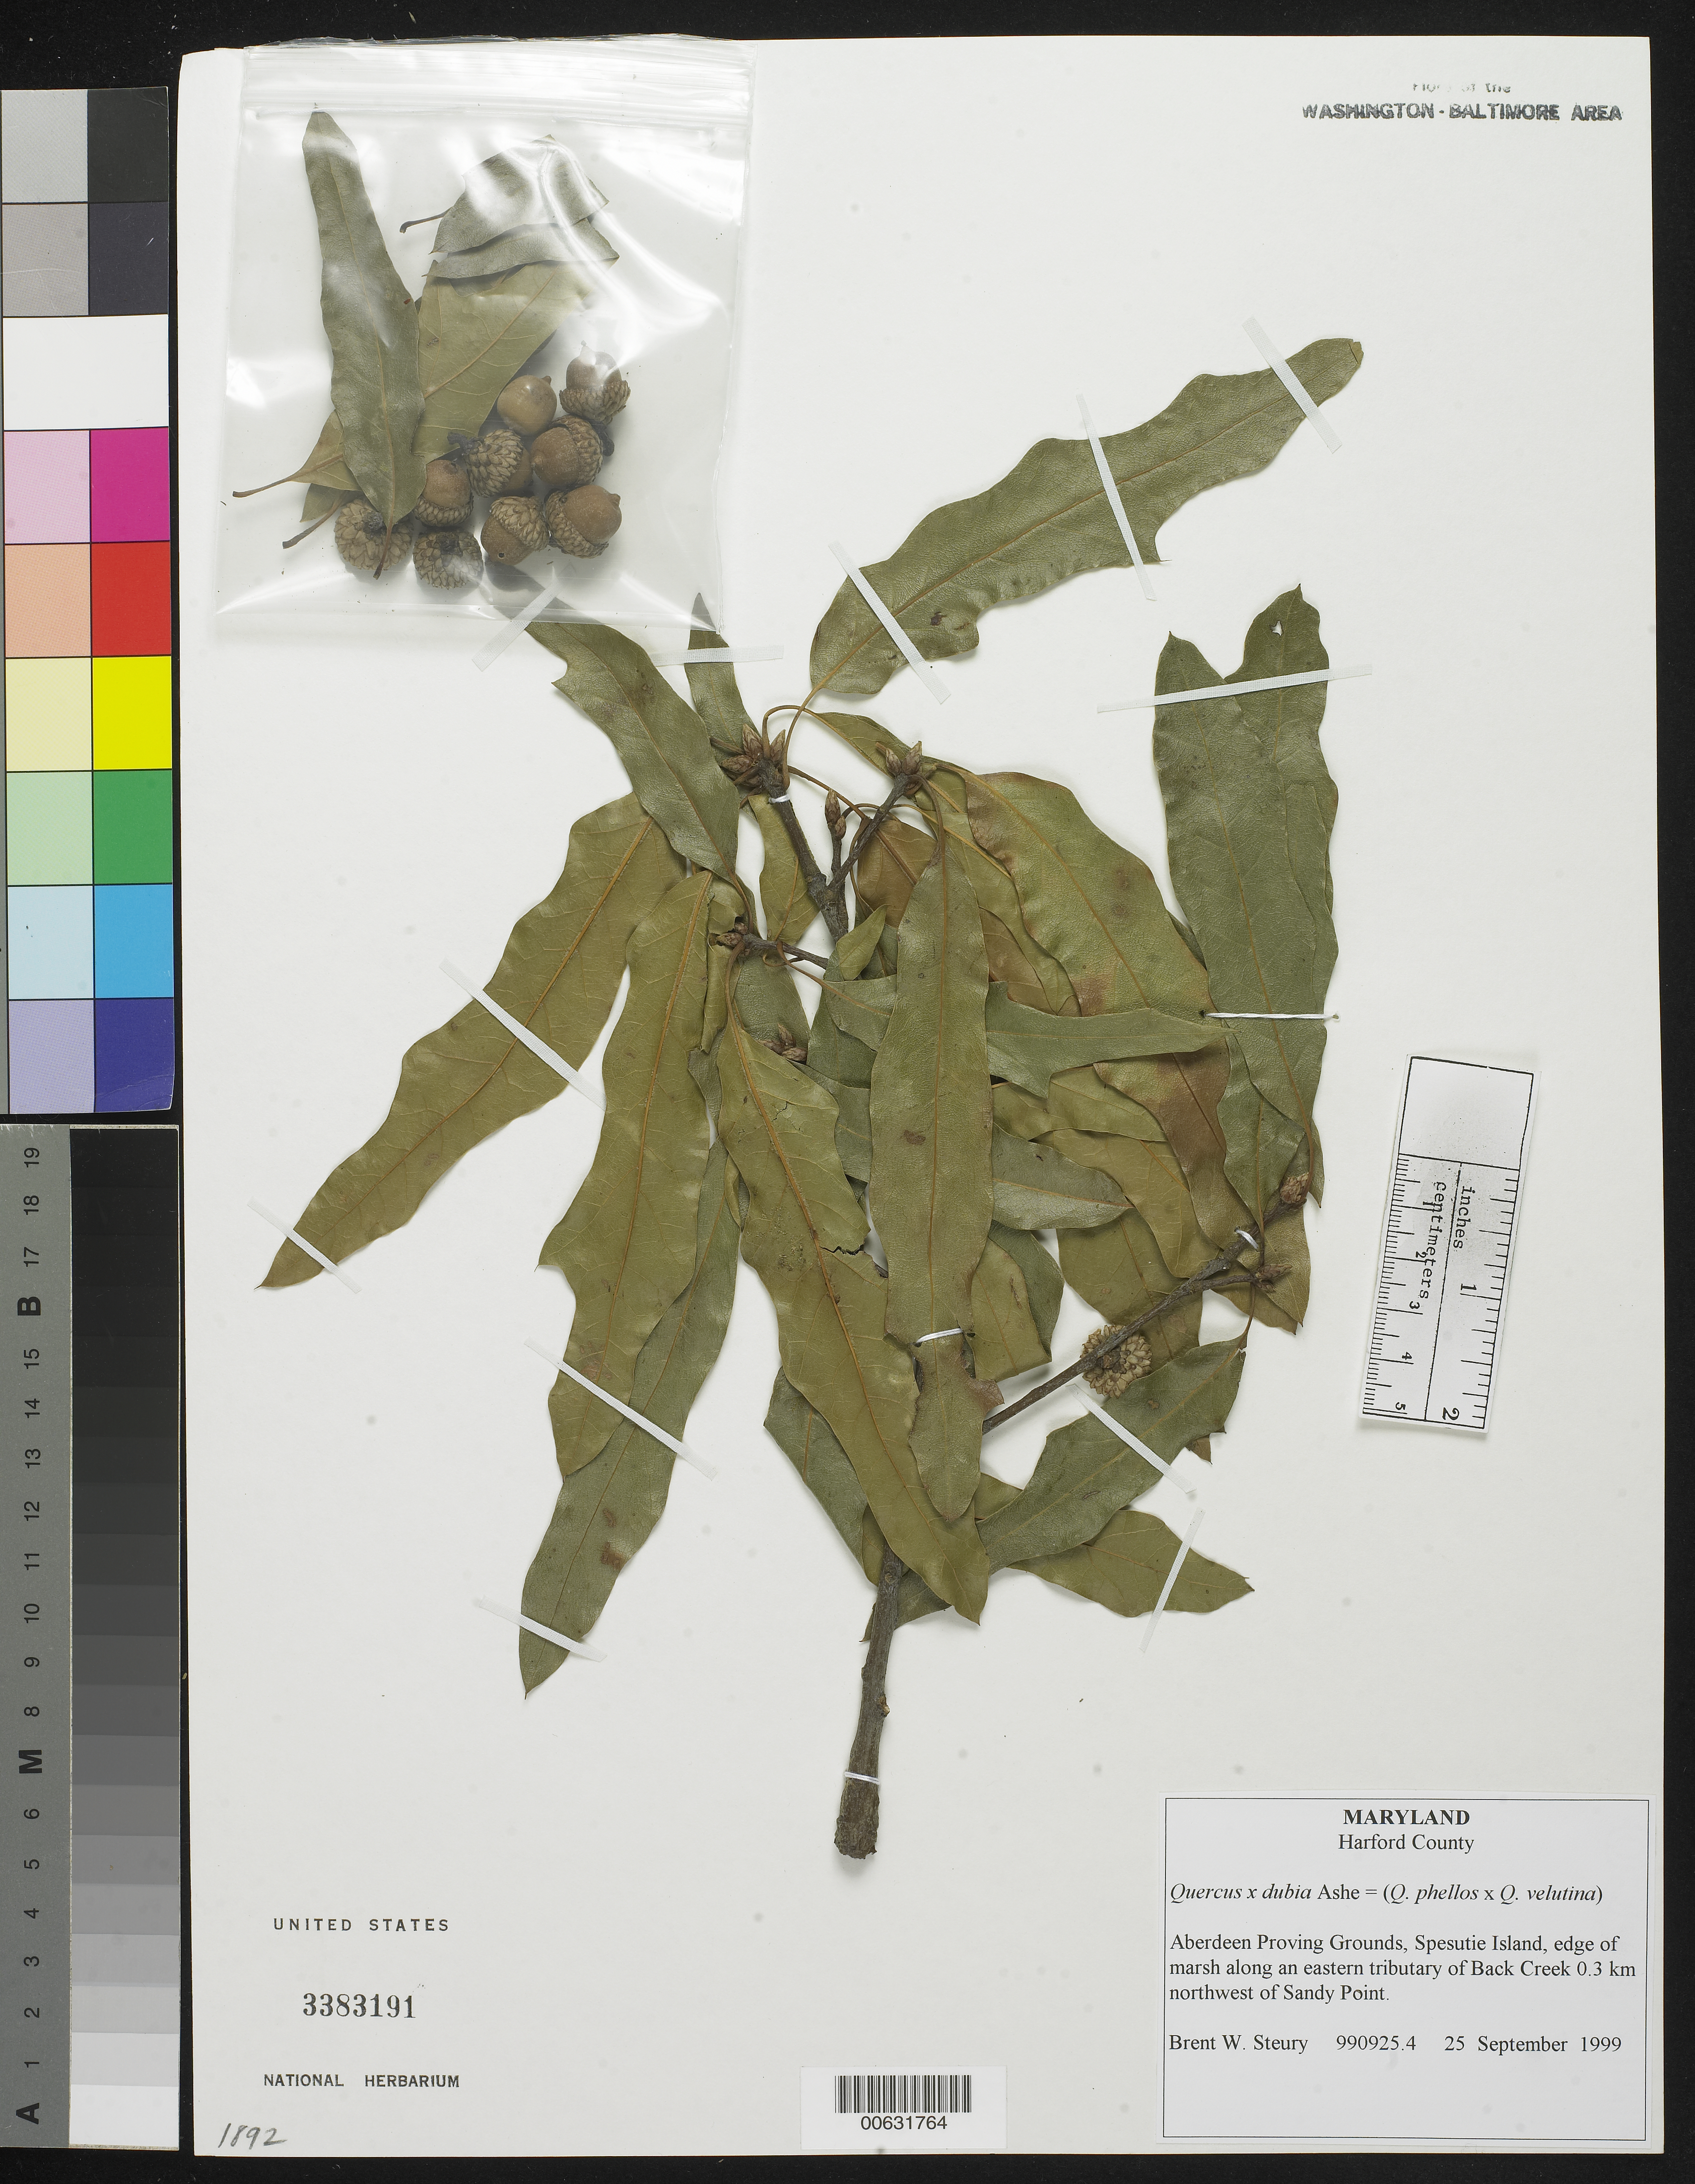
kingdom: Plantae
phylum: Tracheophyta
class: Magnoliopsida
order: Fagales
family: Fagaceae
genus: Quercus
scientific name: Quercus x dubia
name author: Ashe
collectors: B. Steury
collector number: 990925.4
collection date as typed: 25 Sep 1999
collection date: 1999-09-25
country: United States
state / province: Maryland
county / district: Harford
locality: Aberdeen Proving Grounds, Spesutie Island, an eastern tributary of Back Creek, northwest of Sandy Point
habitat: Edge of marsh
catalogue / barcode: US 3383191